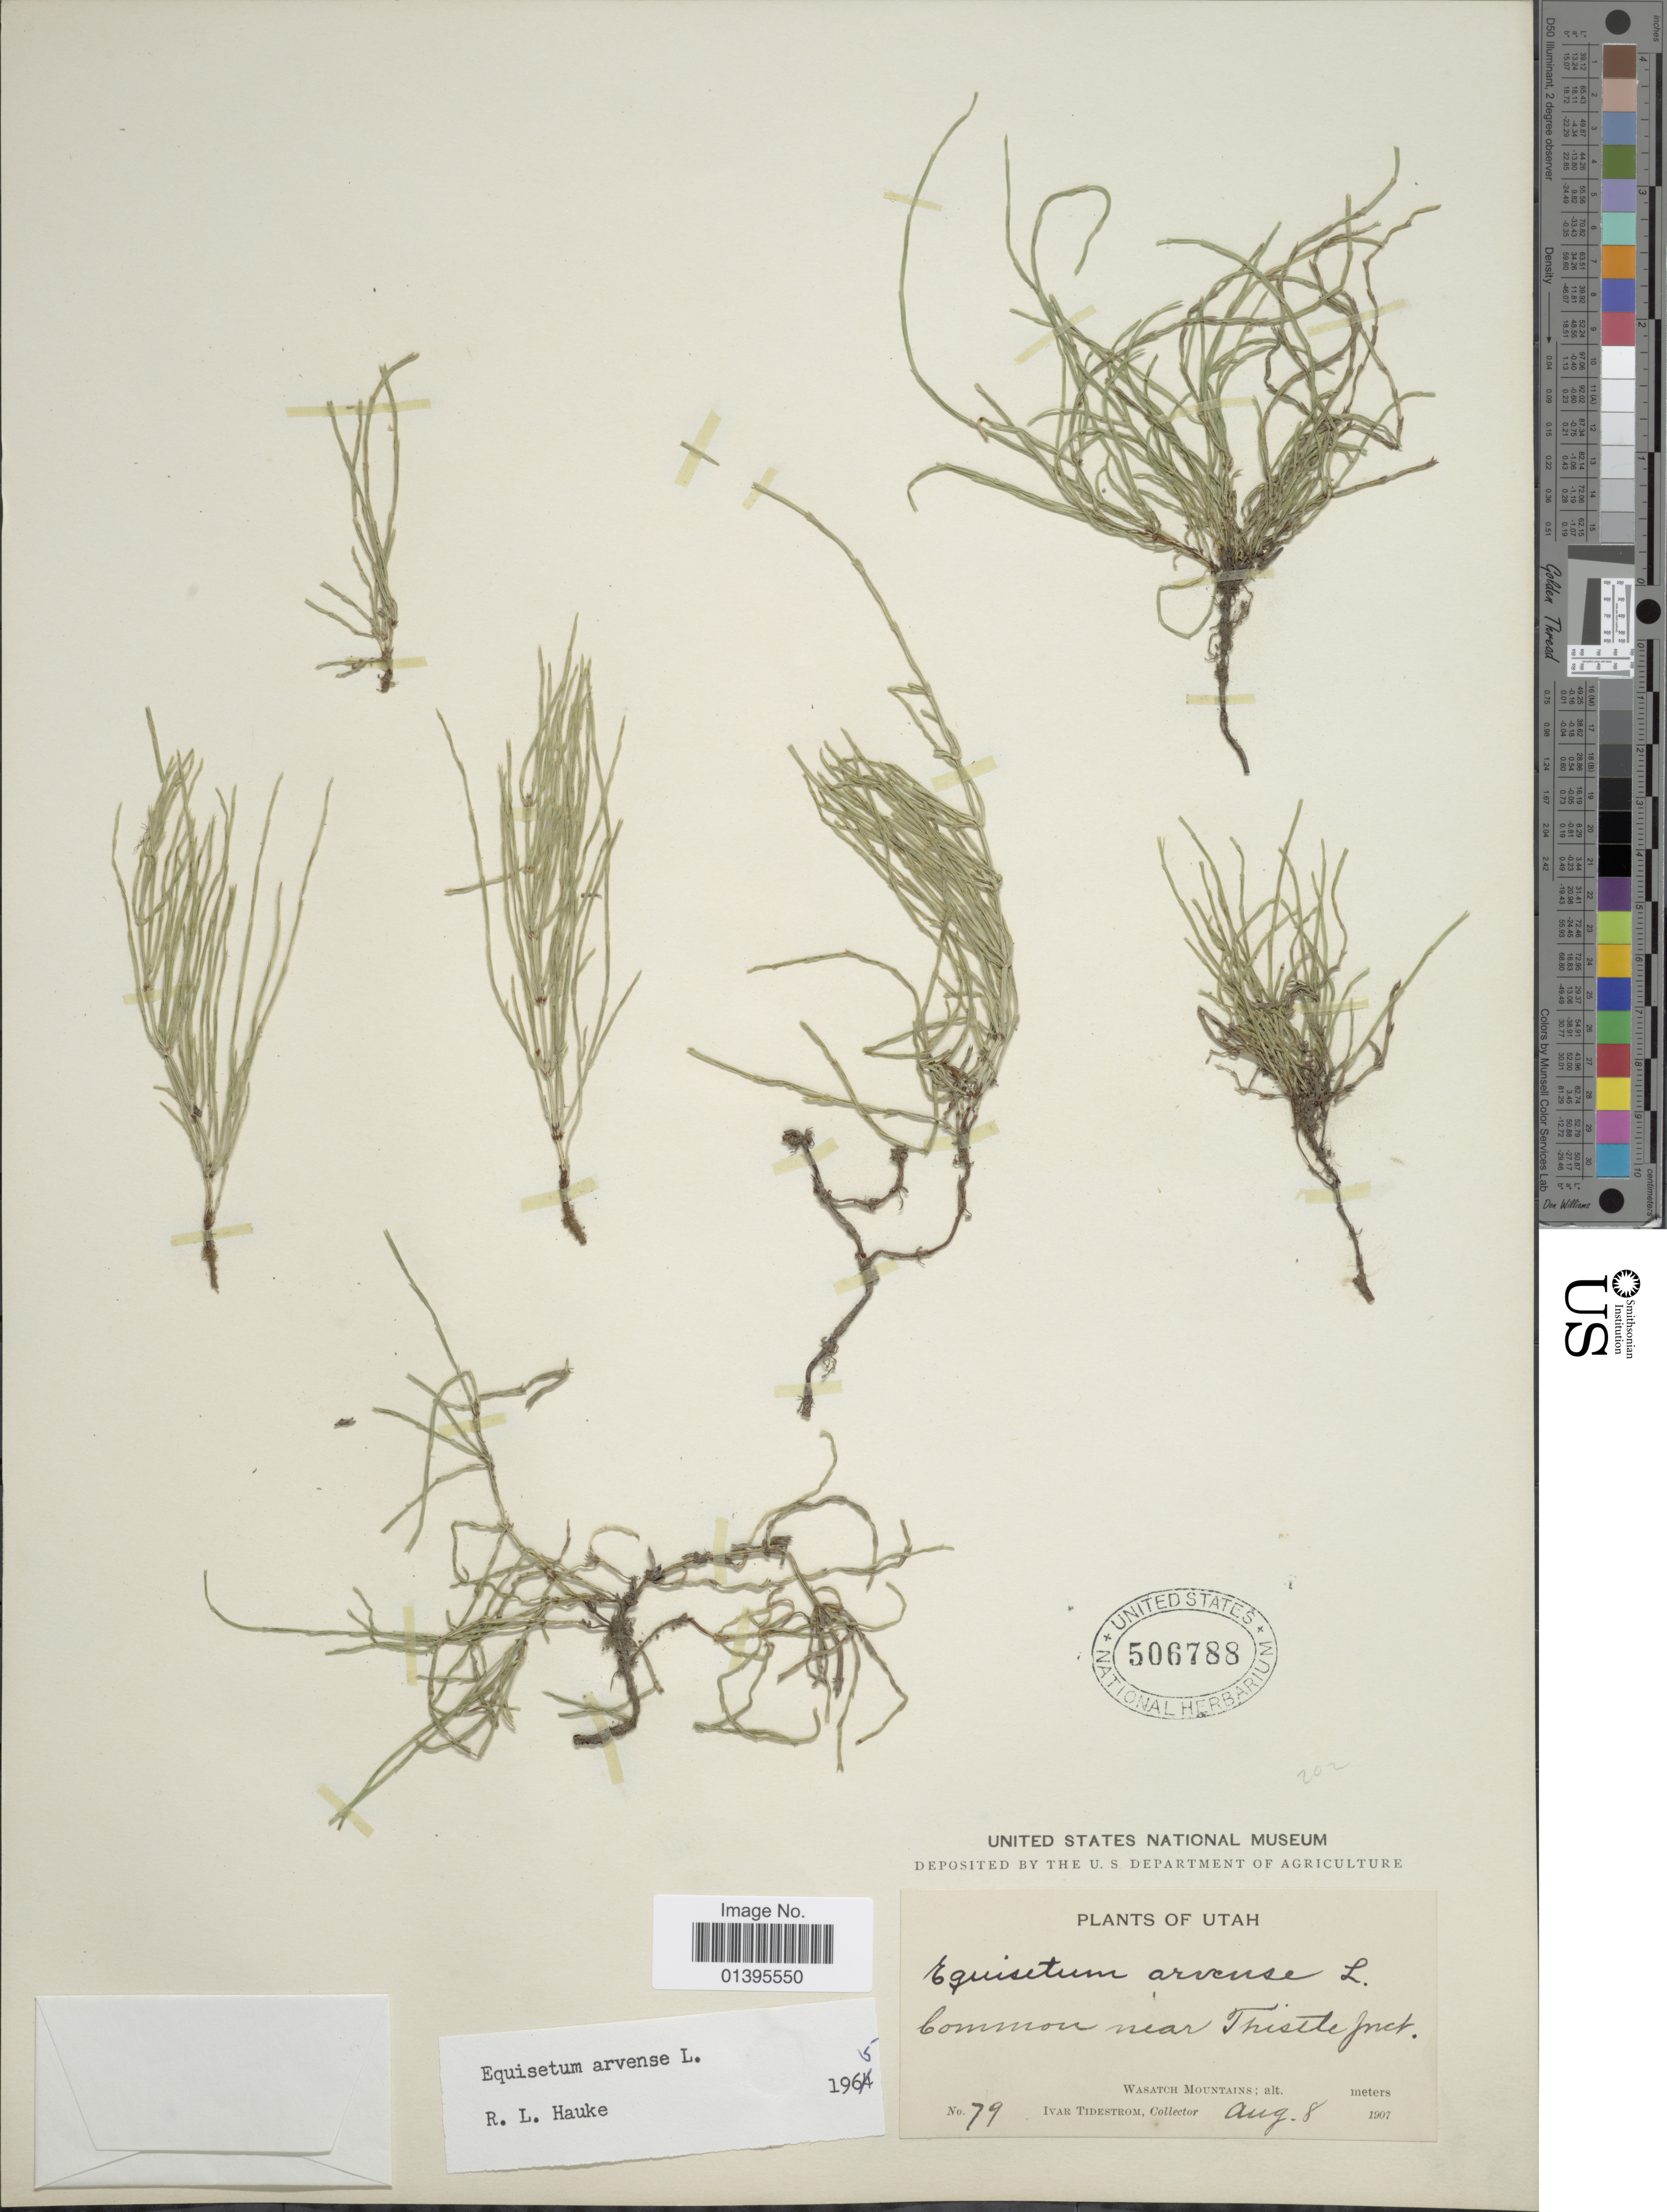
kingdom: Plantae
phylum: Tracheophyta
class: Polypodiopsida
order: Equisetales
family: Equisetaceae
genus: Equisetum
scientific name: Equisetum arvense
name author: L.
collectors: I. F. Tidestrom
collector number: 79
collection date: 1907-08-08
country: United States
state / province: Utah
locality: Near Thisete jnct, Wasatch Mountains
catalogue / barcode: US 506788